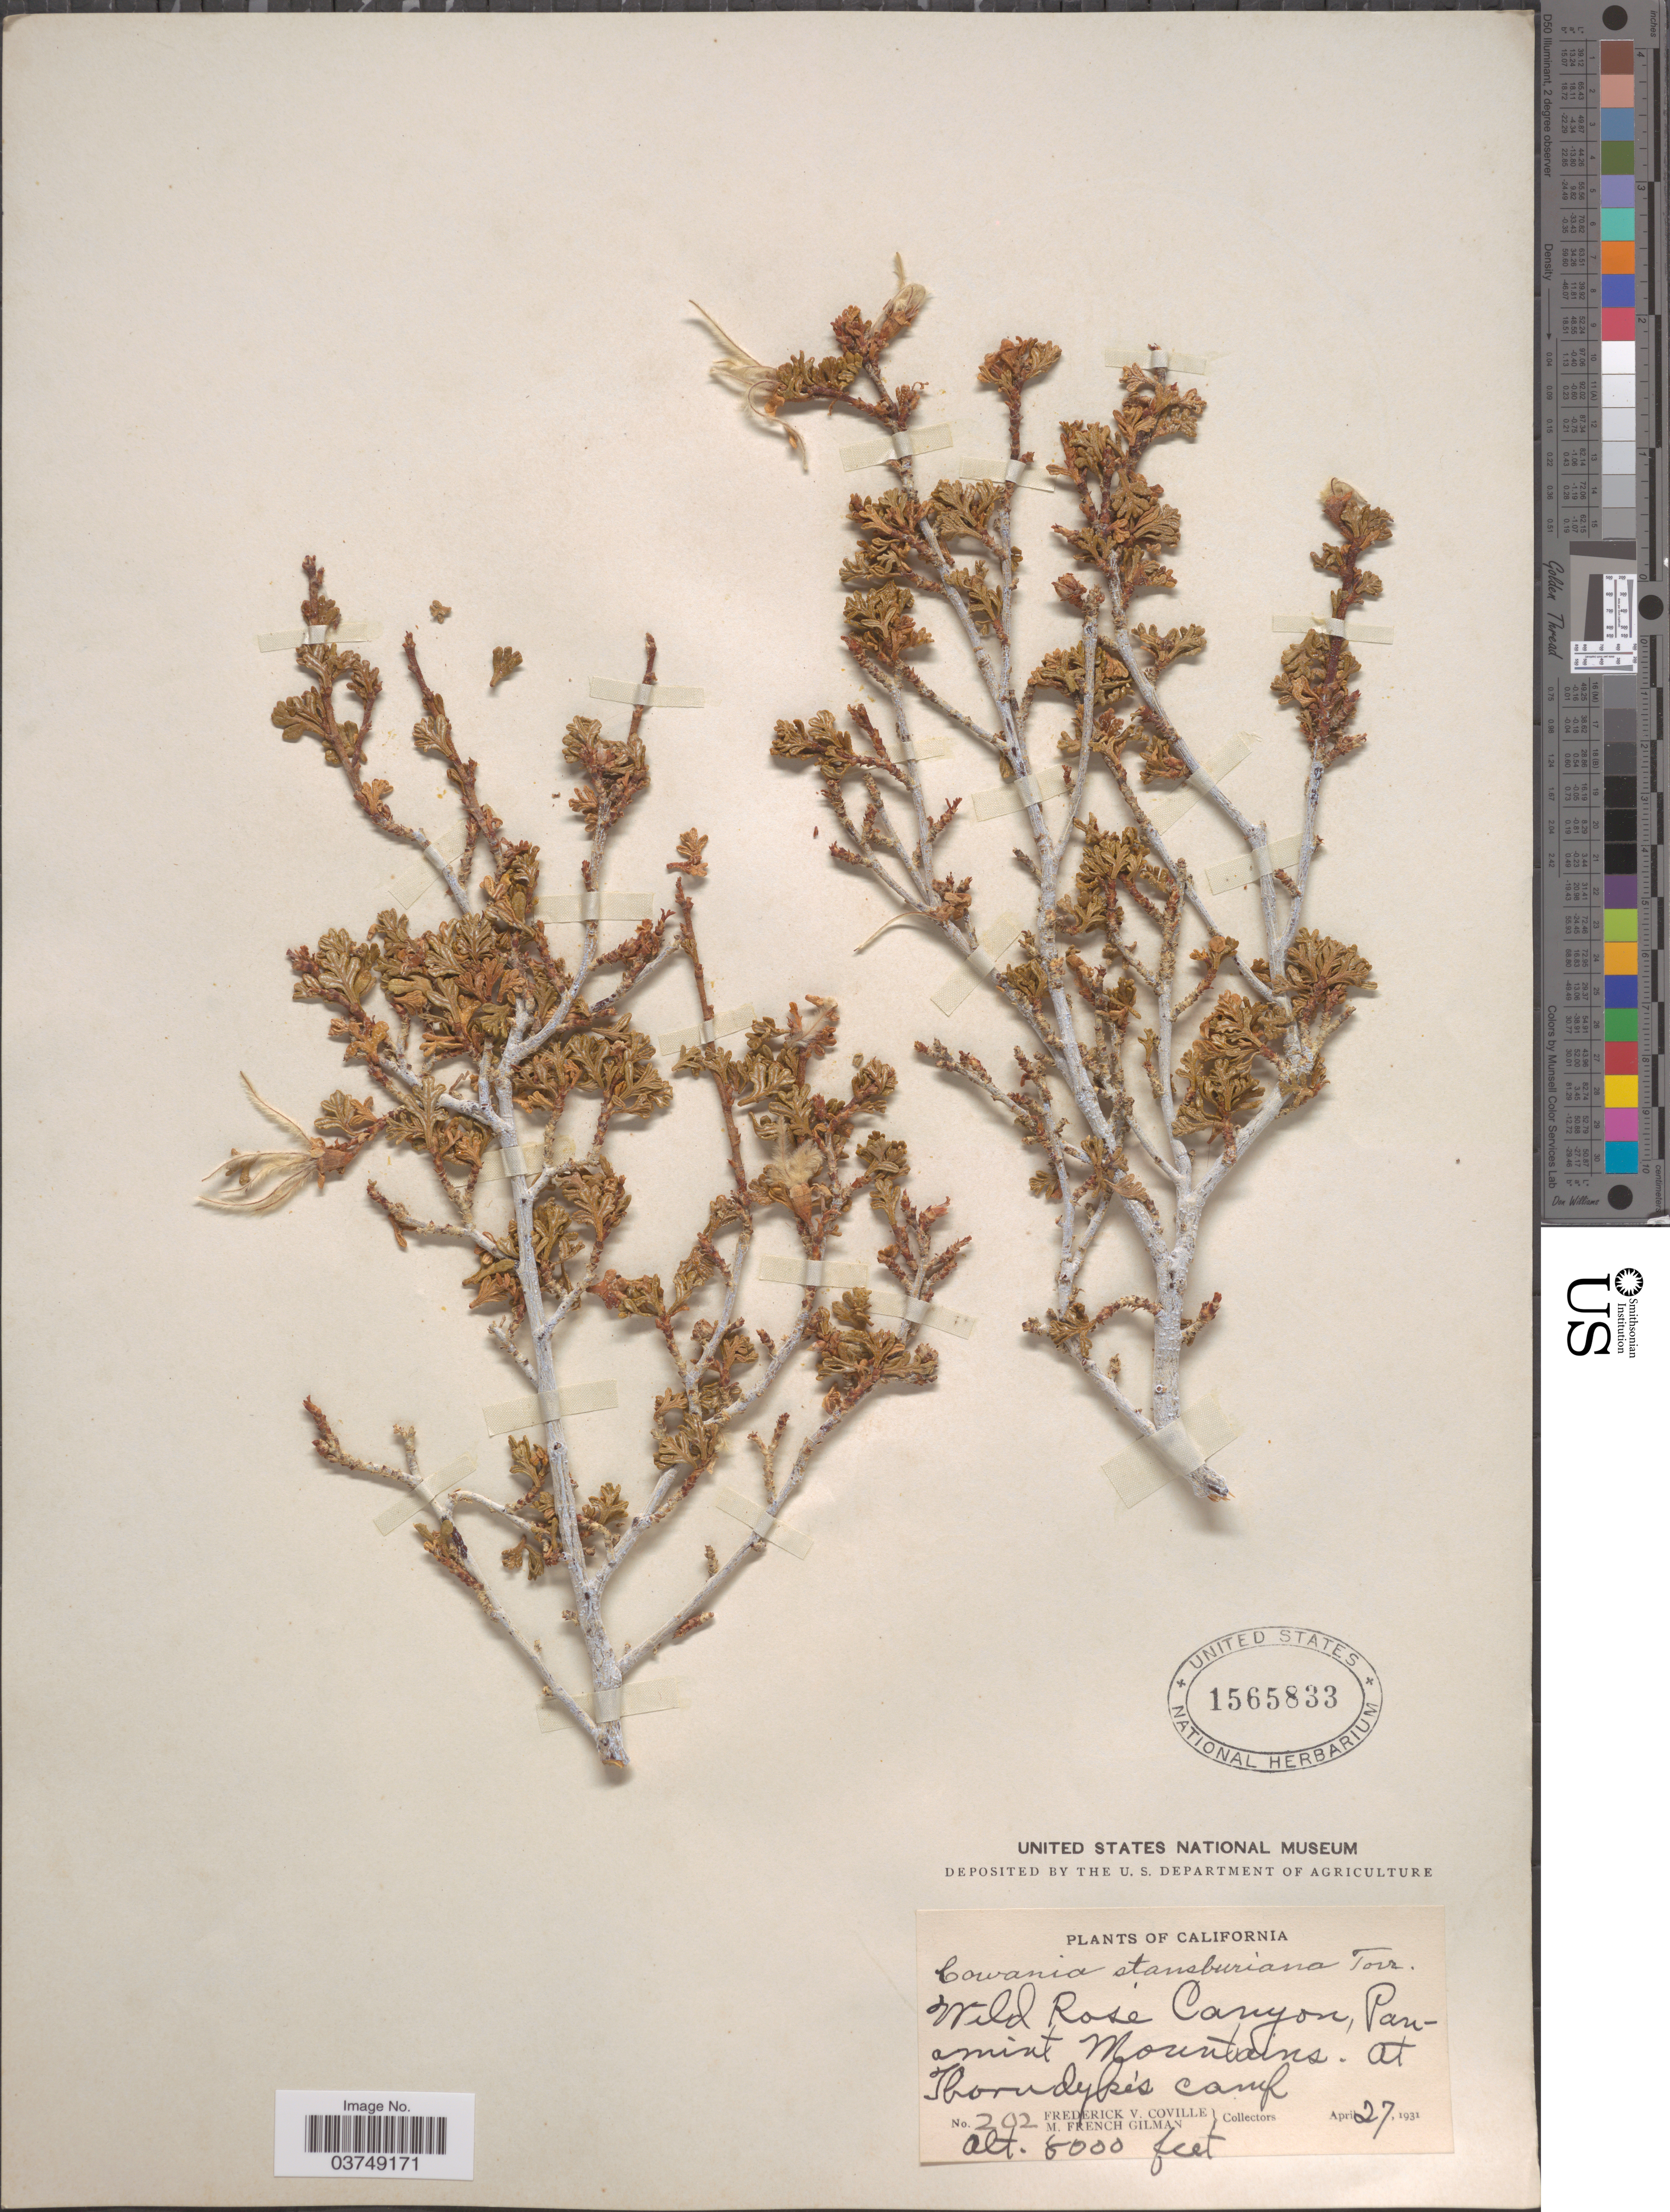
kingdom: Plantae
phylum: Tracheophyta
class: Magnoliopsida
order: Rosales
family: Rosaceae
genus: Purshia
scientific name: Purshia stansburyana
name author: (Torr.) Henrickson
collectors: F. V. Coville & M. F. Gilman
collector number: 202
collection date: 1931-04-27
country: United States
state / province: California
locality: Wild Rose canyon, Panamint Mountains at Thorndyke's camp.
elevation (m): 2438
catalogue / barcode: US 1565833